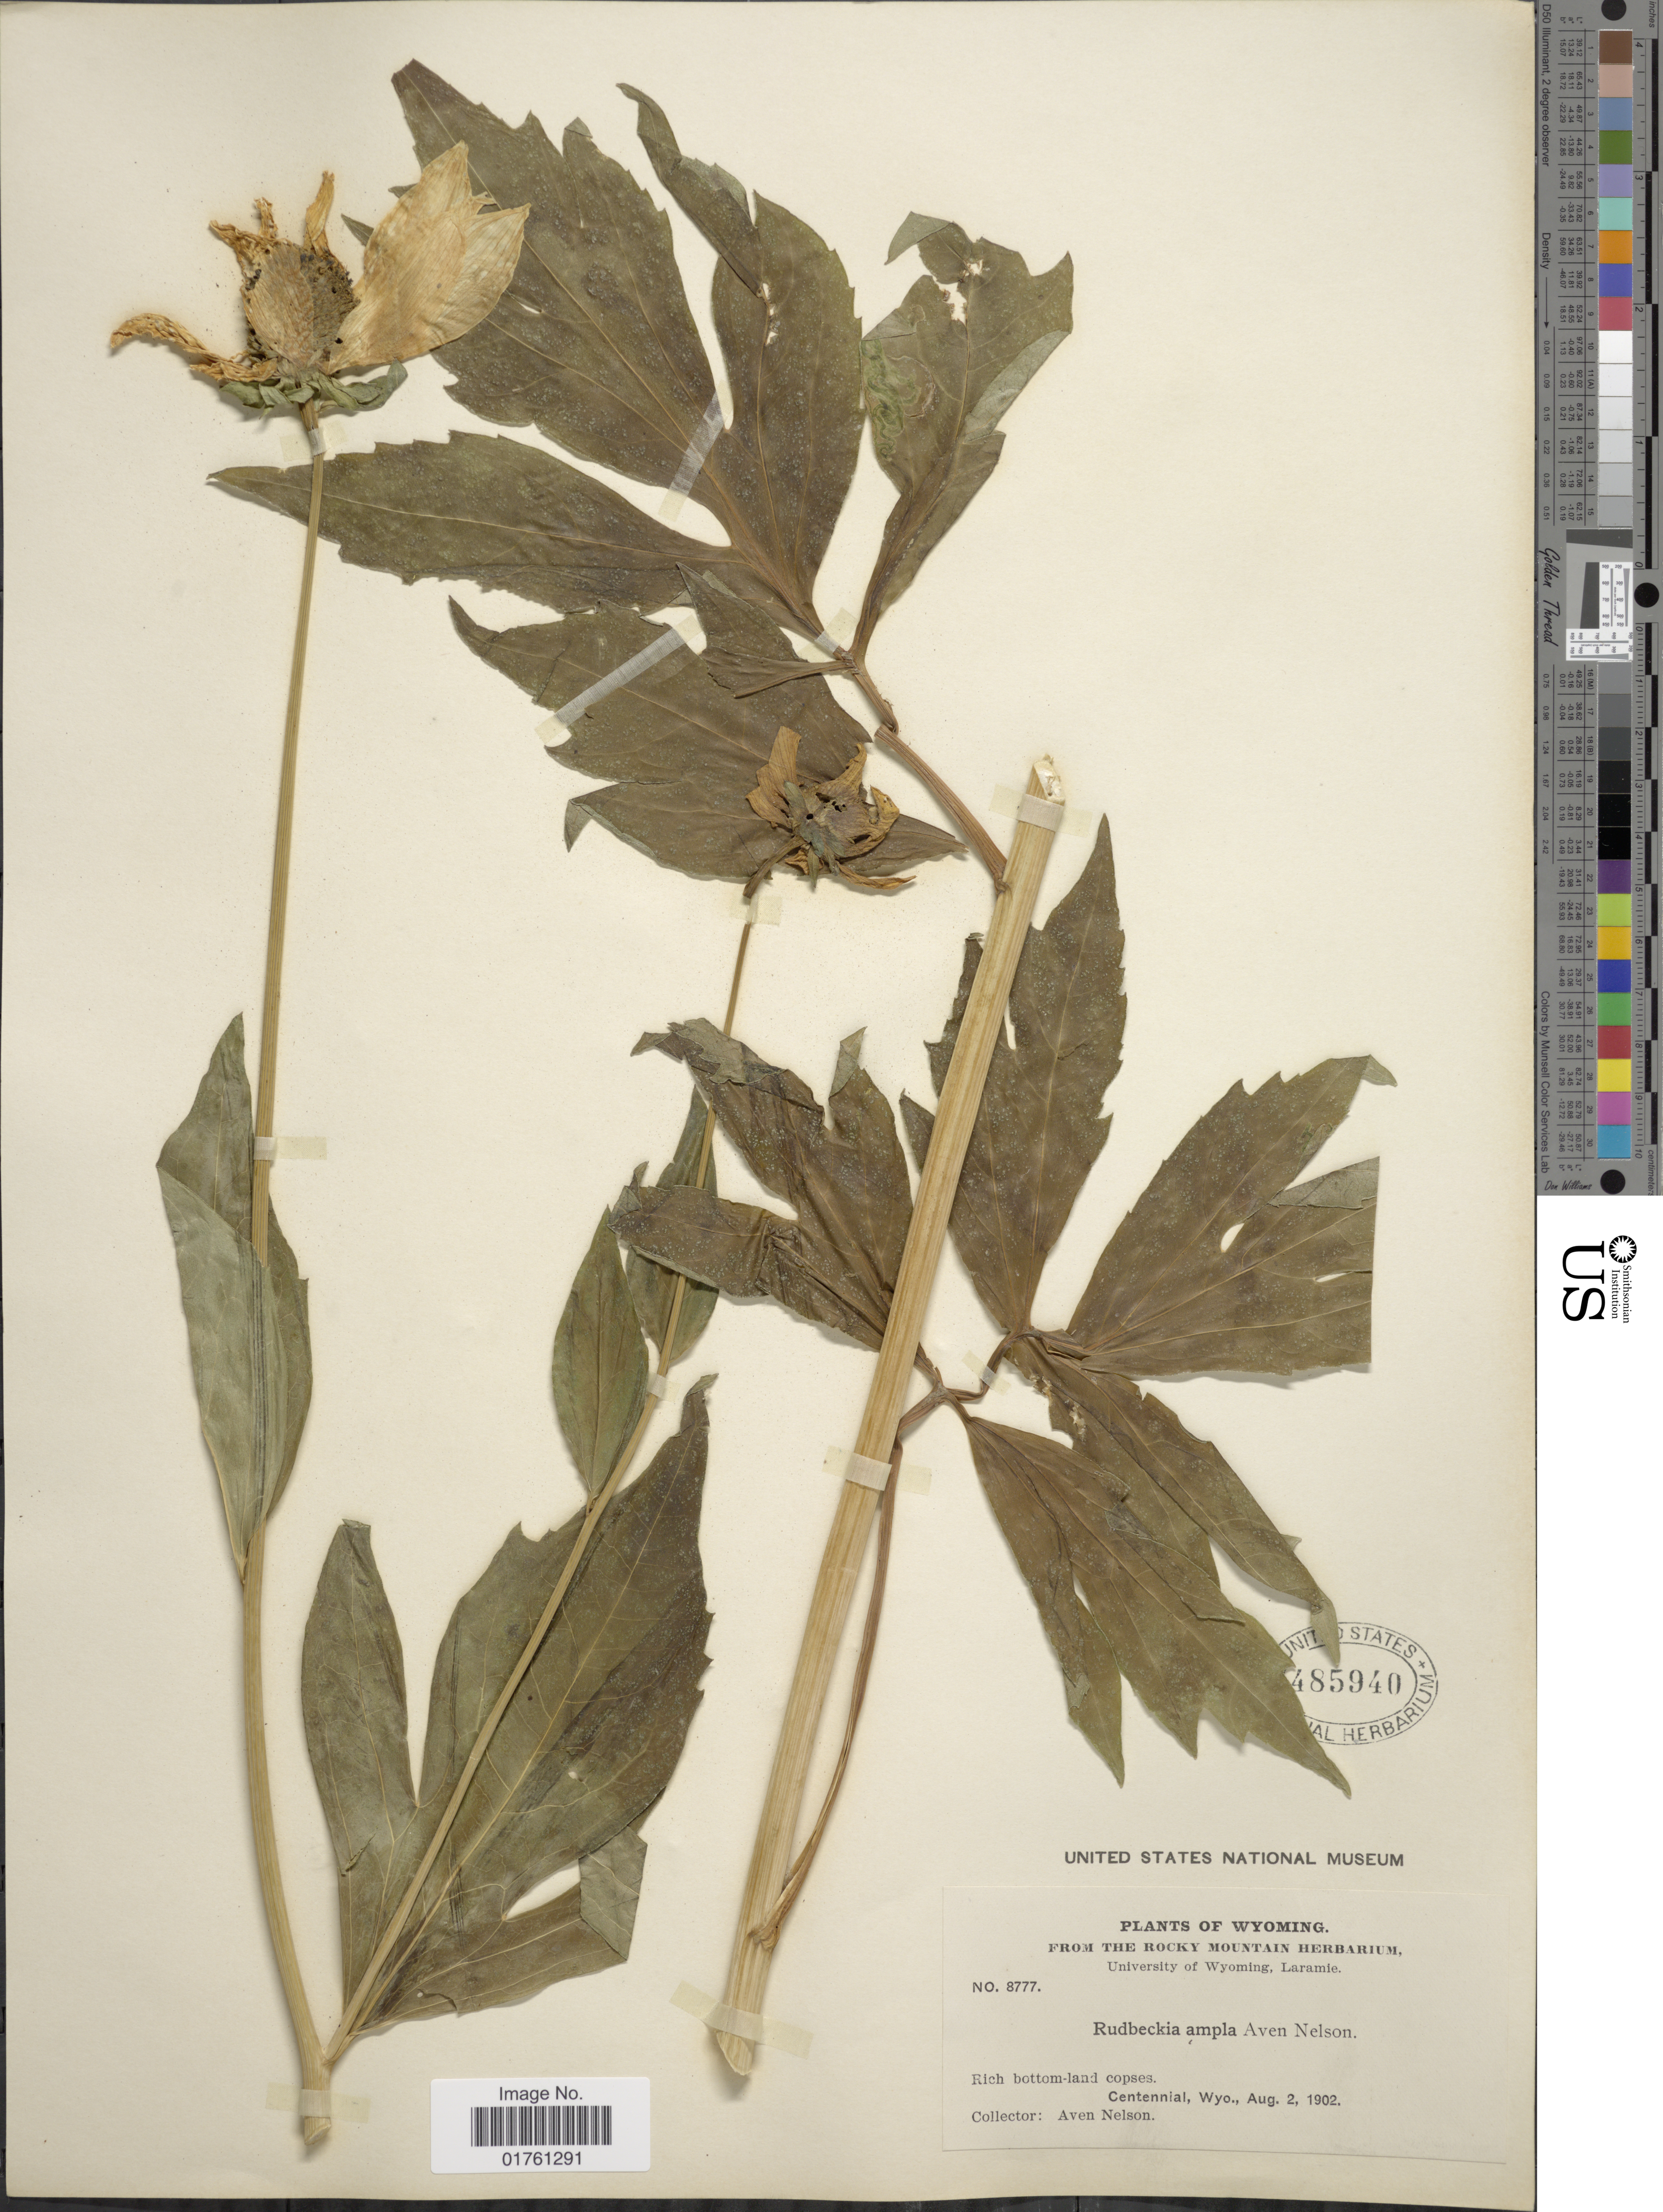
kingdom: Plantae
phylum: Tracheophyta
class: Magnoliopsida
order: Asterales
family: Asteraceae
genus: Rudbeckia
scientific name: Rudbeckia laciniata var. ampla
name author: (A. Nelson) Cronq.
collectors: A. Nelson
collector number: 8777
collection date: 1902-08-02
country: United States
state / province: Wyoming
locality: Rich bottom-land copses, Centennial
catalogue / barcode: US 485940